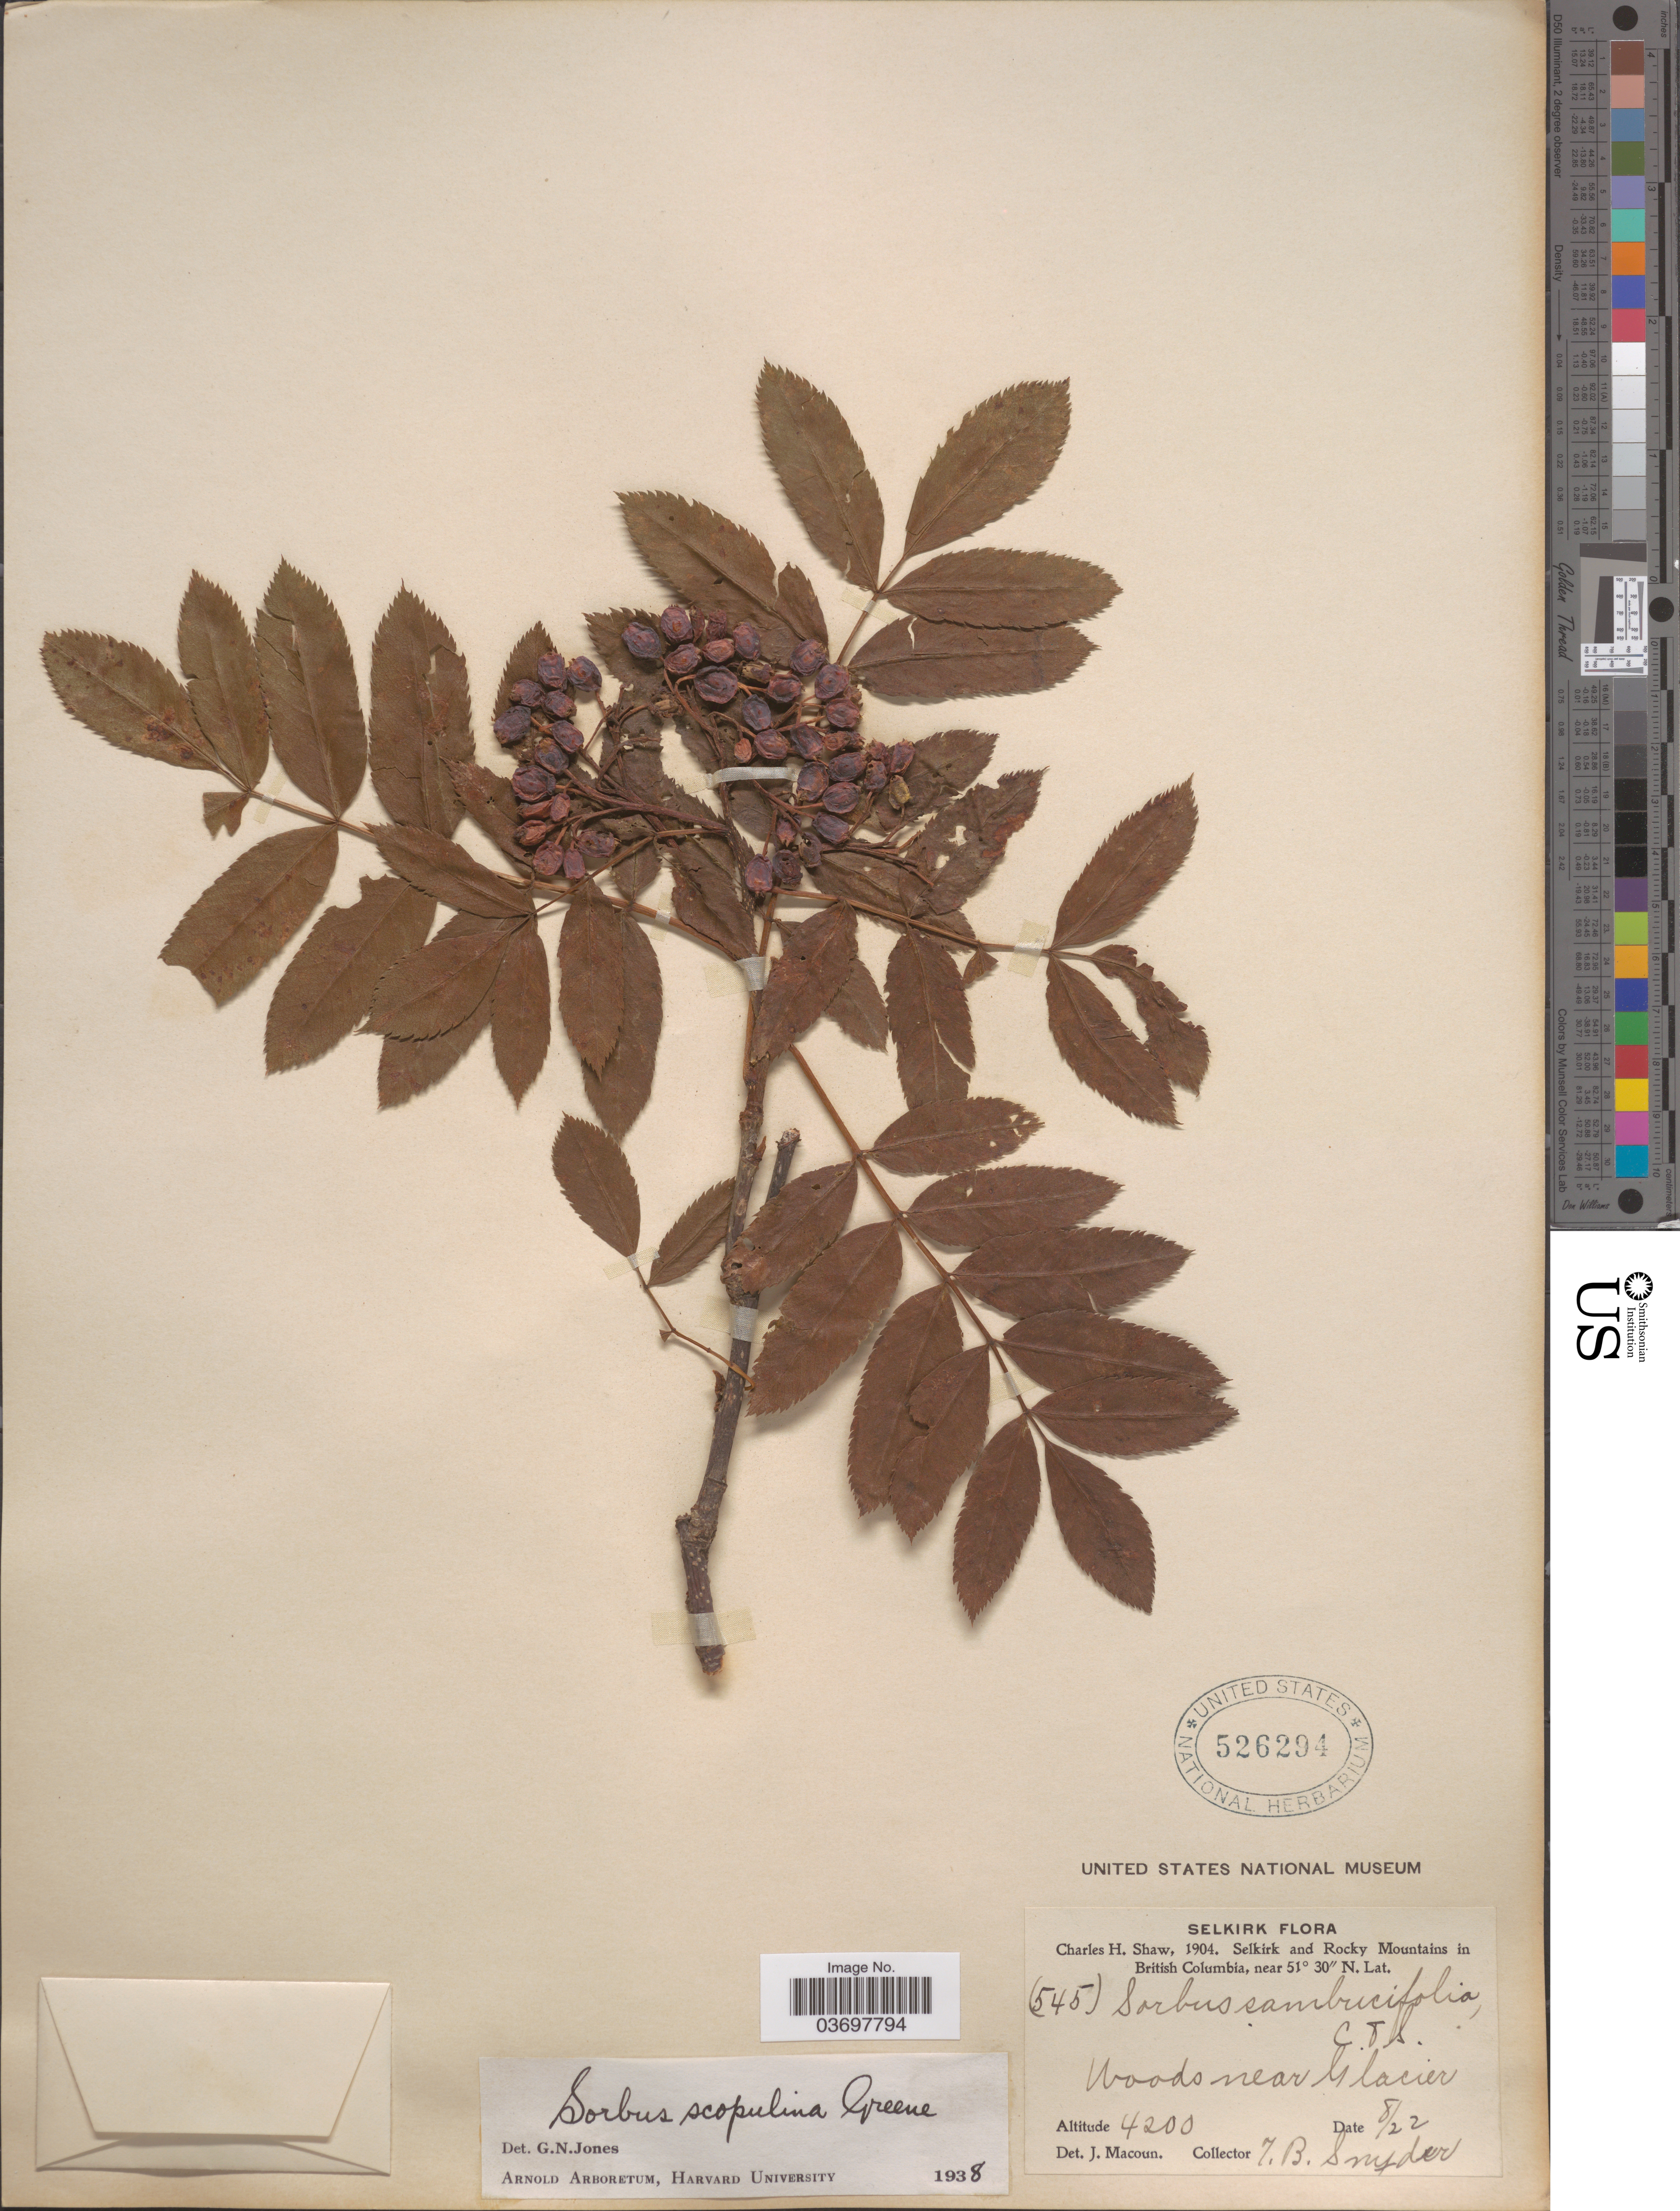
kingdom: Plantae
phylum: Tracheophyta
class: Magnoliopsida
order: Rosales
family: Rosaceae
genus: Sorbus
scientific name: Sorbus scopulina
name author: Greene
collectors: T. Snyder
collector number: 545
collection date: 1904-08-22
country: Canada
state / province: British Columbia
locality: Silkirk. Silkirk and Rocky Mountains. Woods near Glacier.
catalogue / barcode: US 526294